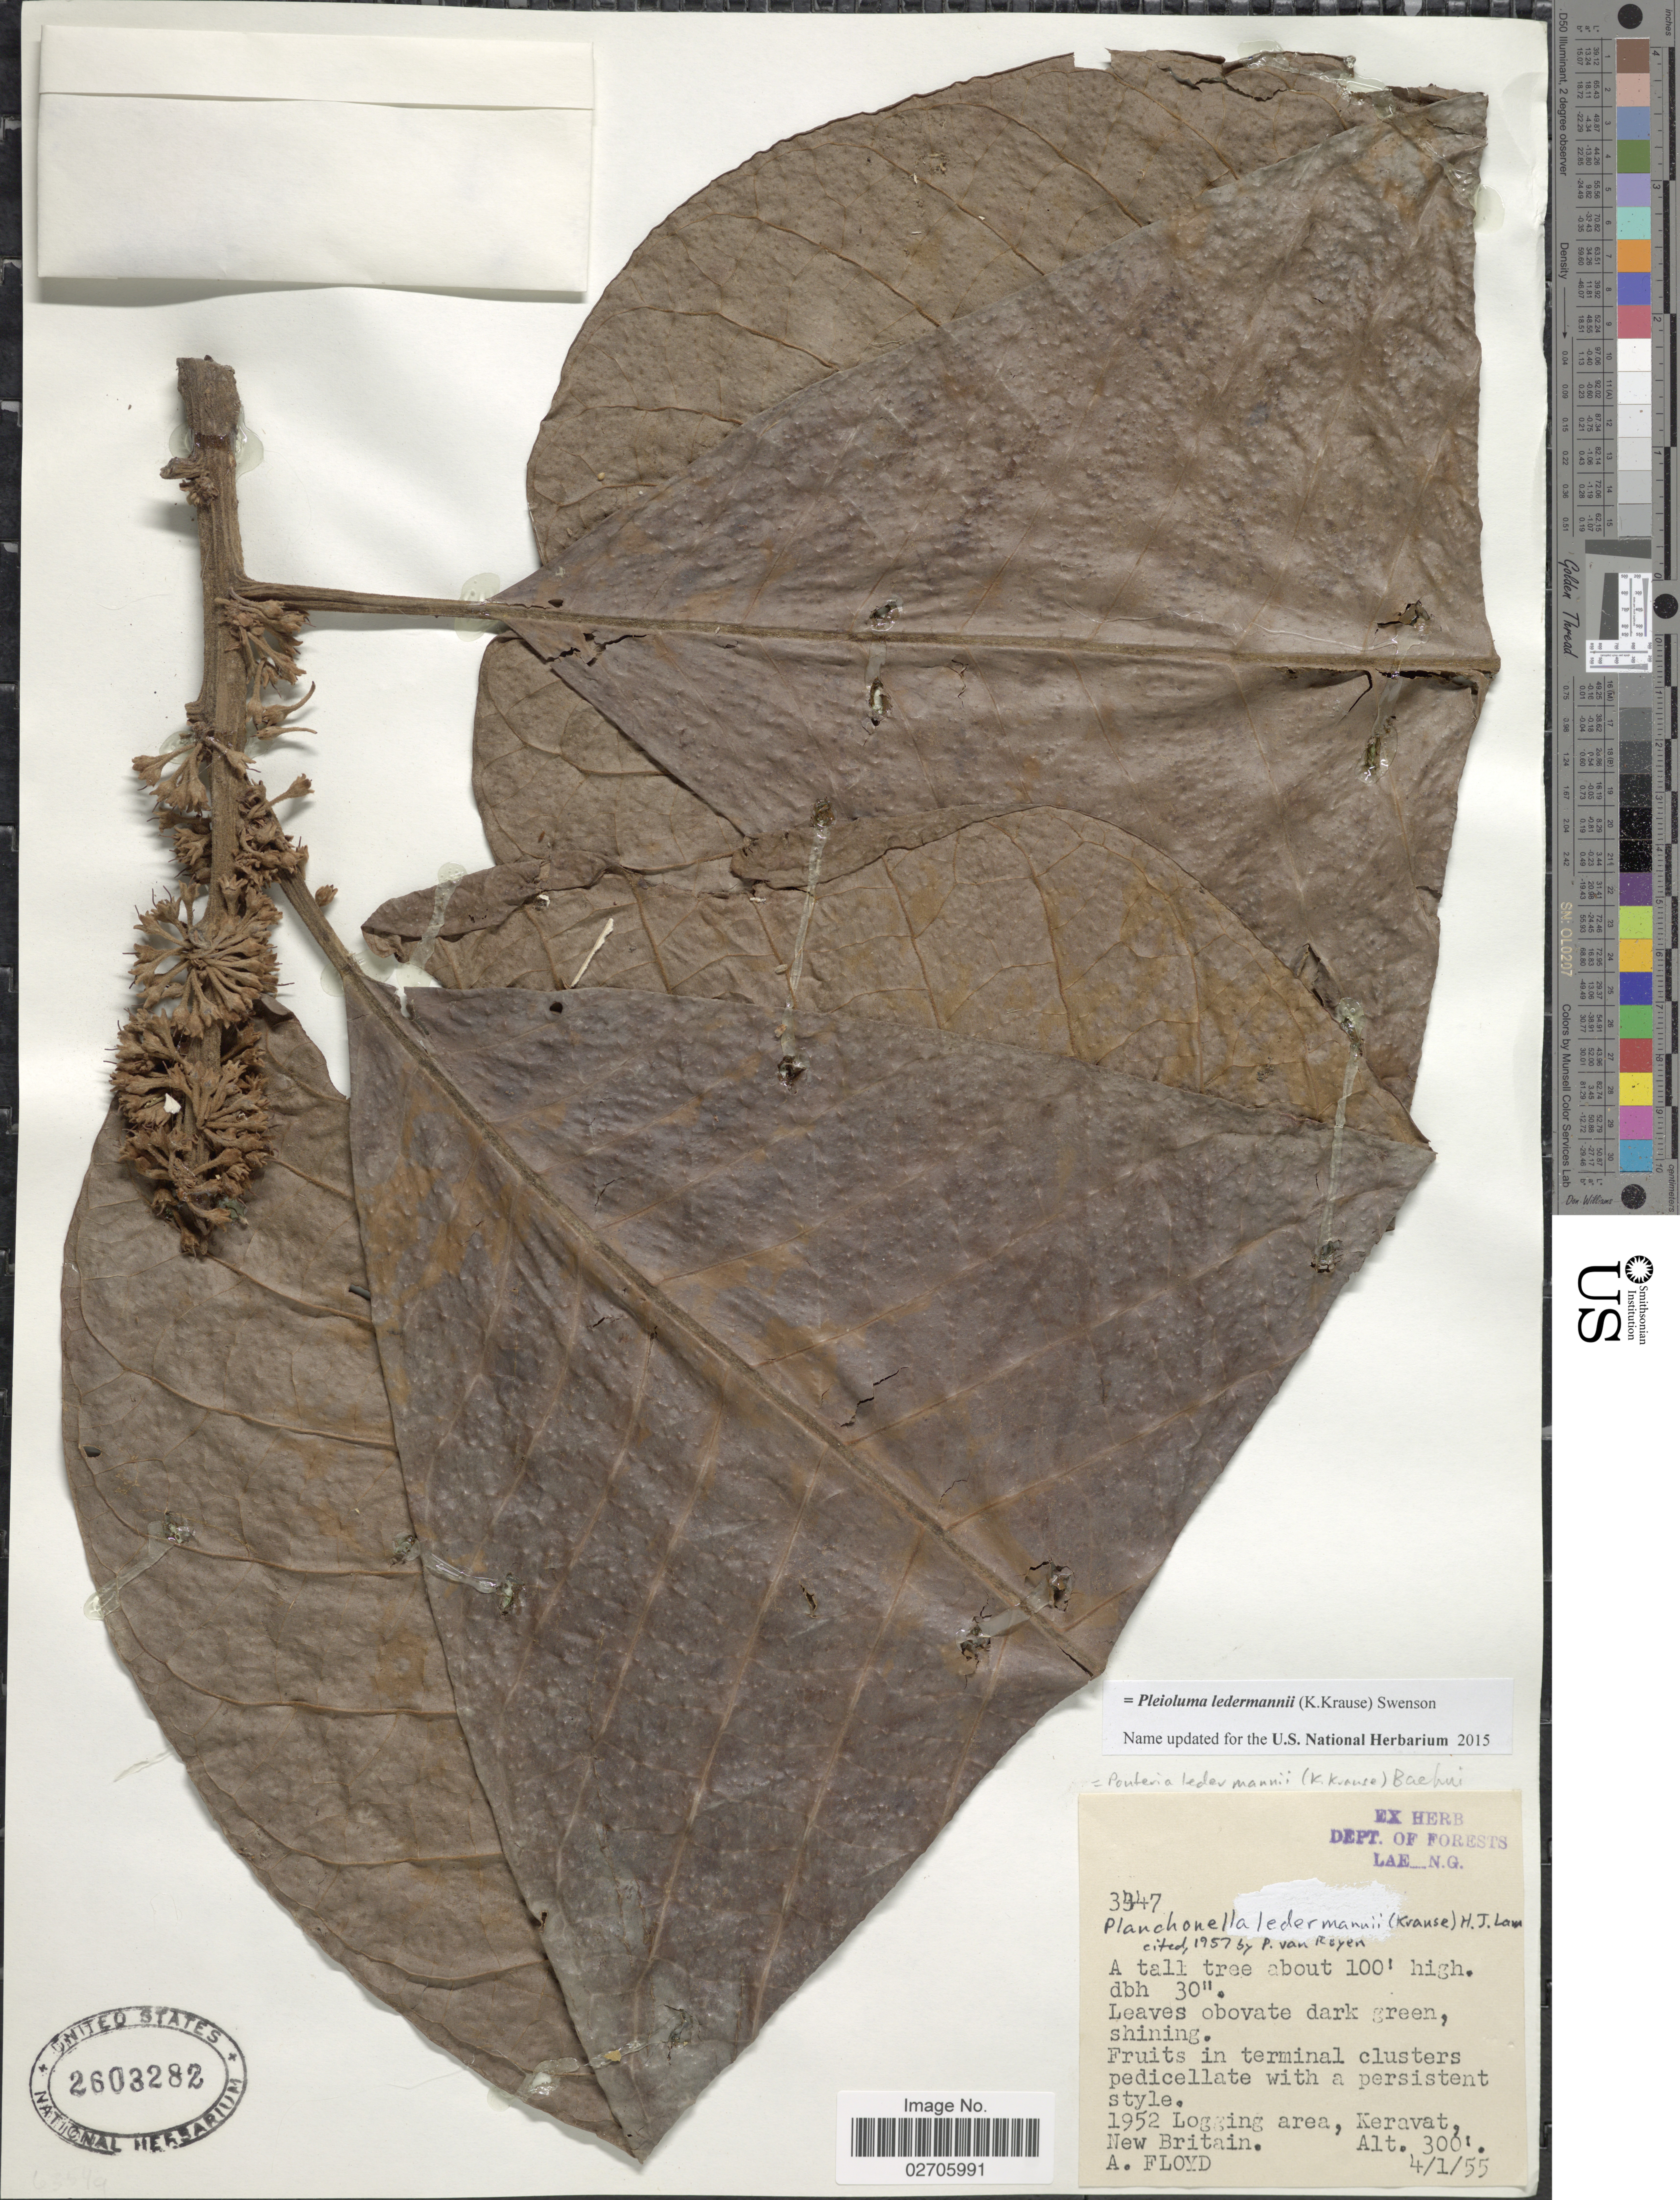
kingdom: Plantae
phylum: Tracheophyta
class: Magnoliopsida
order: Ericales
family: Sapotaceae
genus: Pleioluma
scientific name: Pleioluma ledermannii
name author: (K. Krause) Swenson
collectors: A. Floyd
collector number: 3347*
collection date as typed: Transcribed d/m/y: 4/1/55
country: Papua New Guinea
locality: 1952 Logging area, Keravat, New Britain.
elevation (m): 91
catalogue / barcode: US 2603282